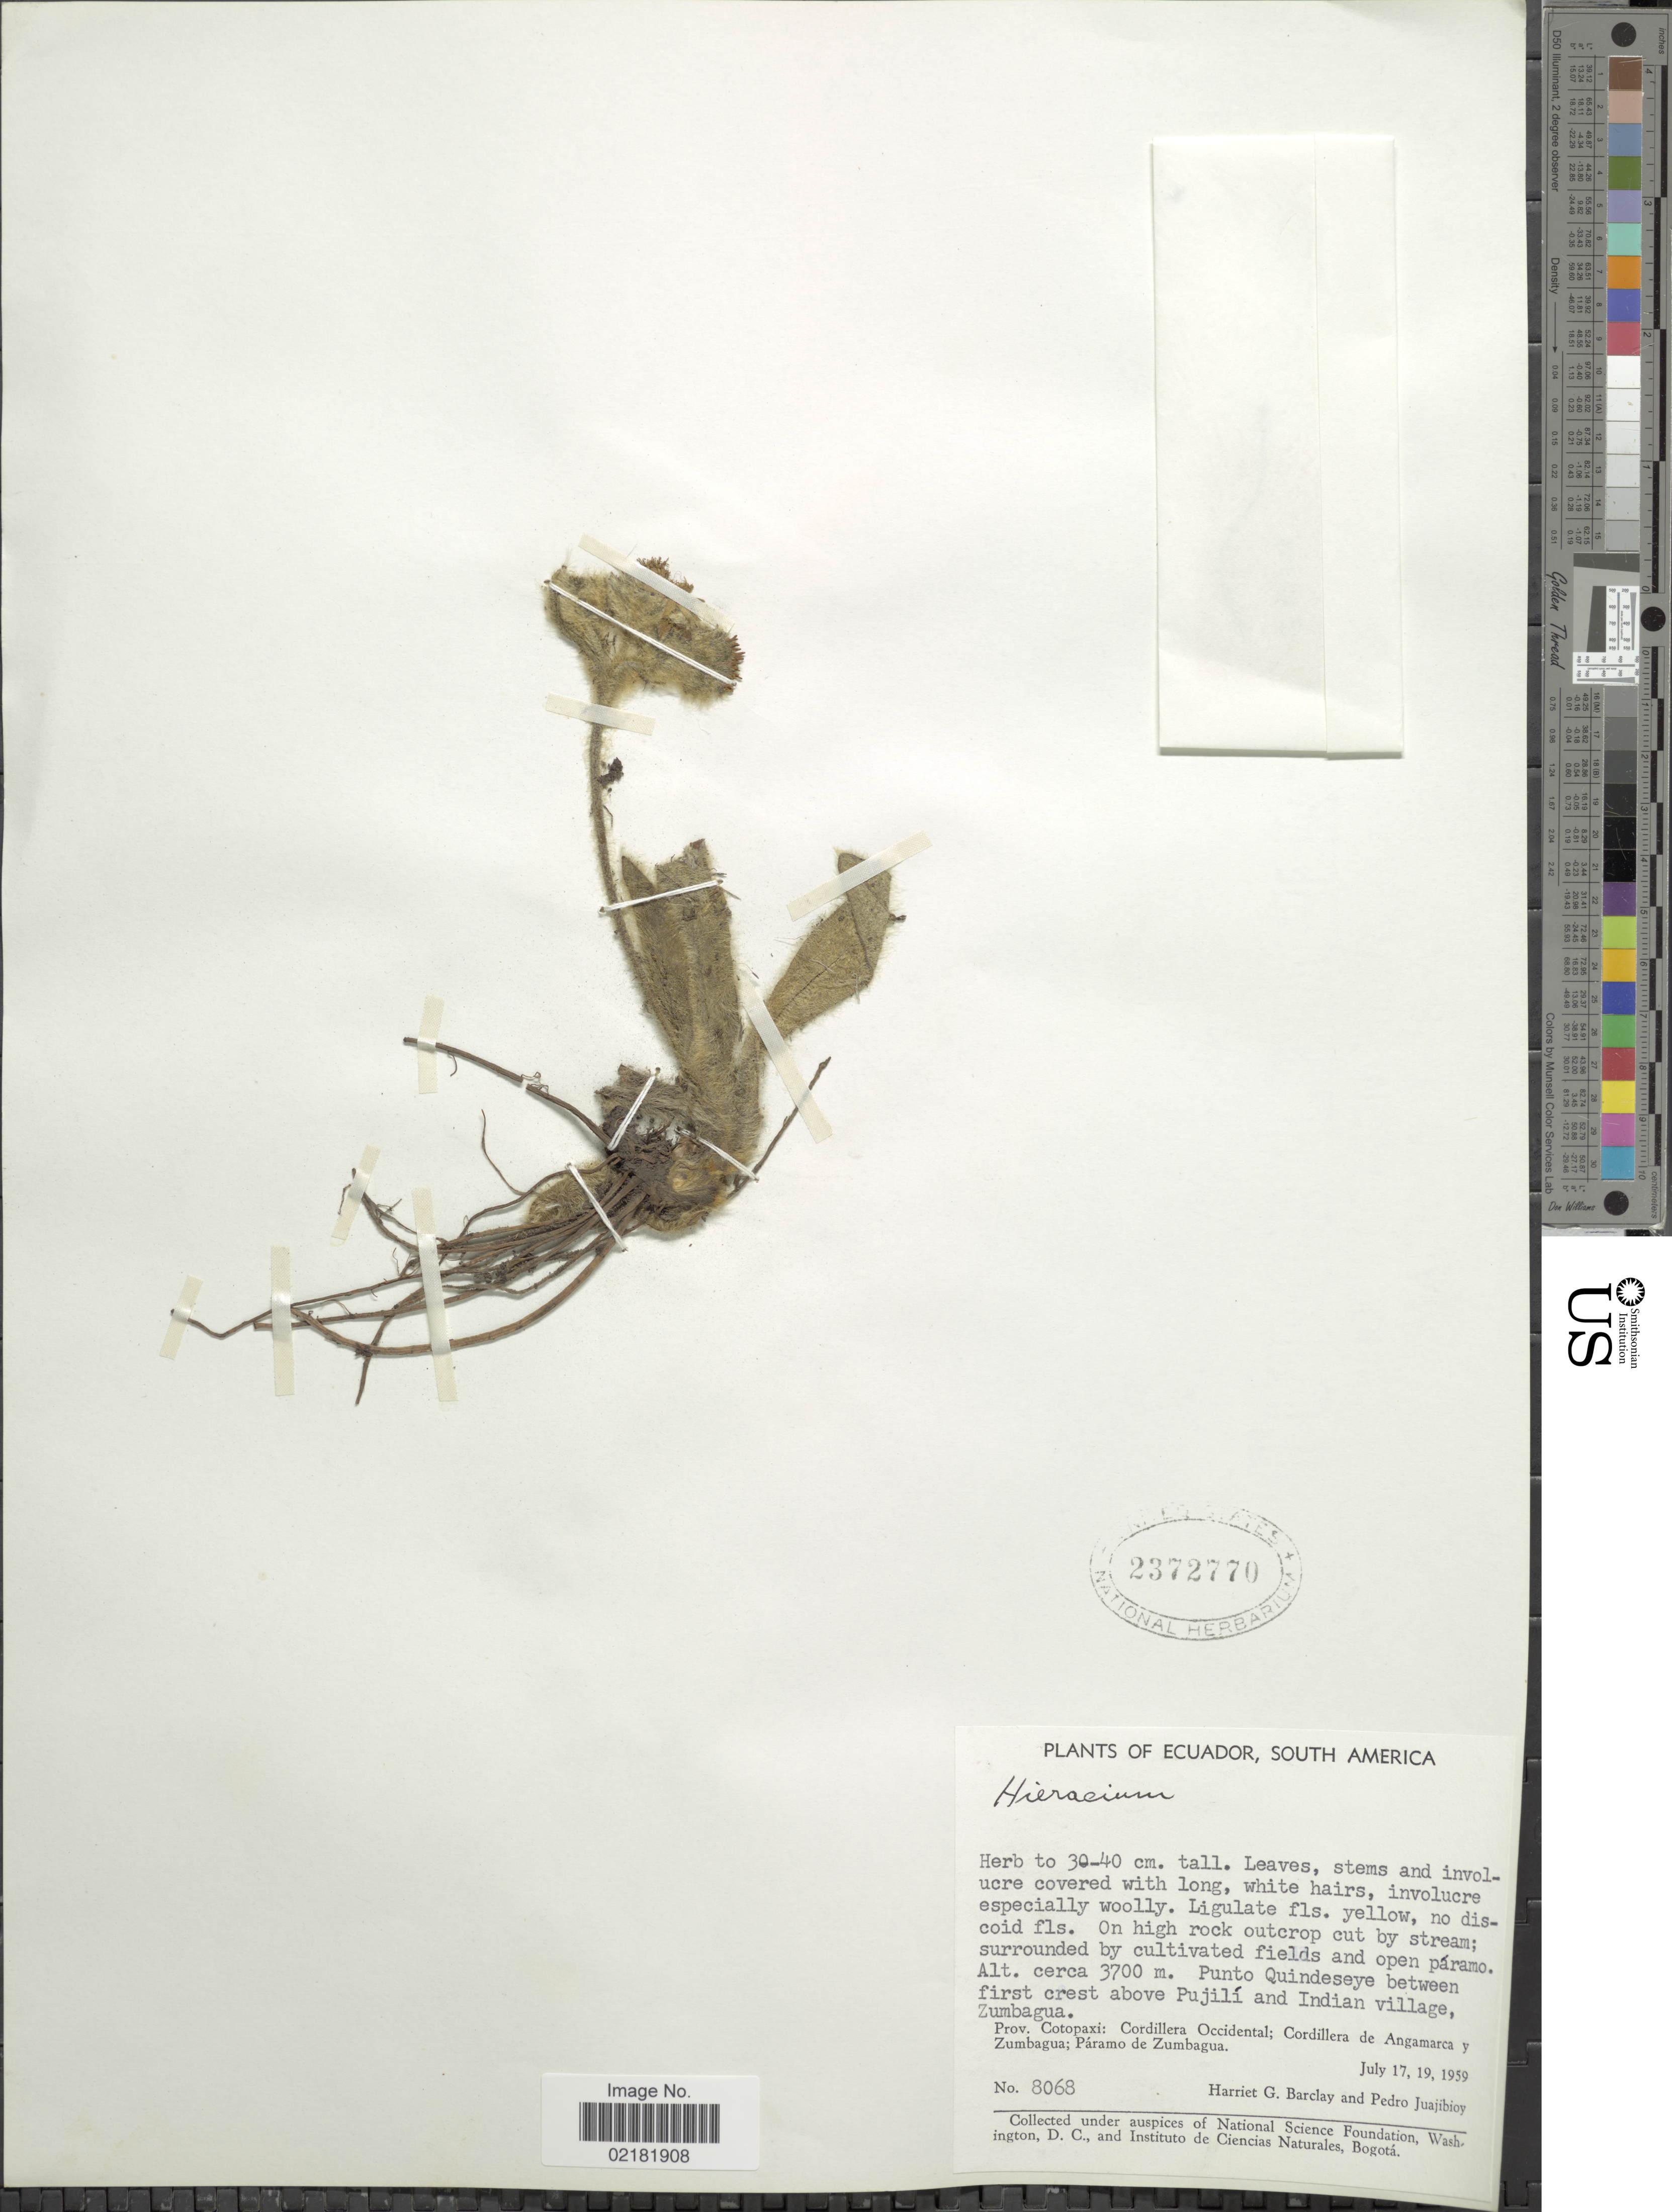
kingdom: Plantae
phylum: Tracheophyta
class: Magnoliopsida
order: Asterales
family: Asteraceae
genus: Hieracium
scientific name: Hieracium repandulare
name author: Druce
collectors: H. G. Barclay & P. Juajibioy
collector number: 8068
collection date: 1959-07-17/1959-07-19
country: Ecuador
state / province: Cotopaxi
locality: On high outcrop cut by stream; surrounded by cultivated fields and open paramo, Punto Quindeseye between first crest above Pujili and Indian village, Zumbagua, Cordillera Occidental; Cordillera de Angamarca y Zumbagua; Paramo de Zumbagua.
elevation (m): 3700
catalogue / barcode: US 2372770